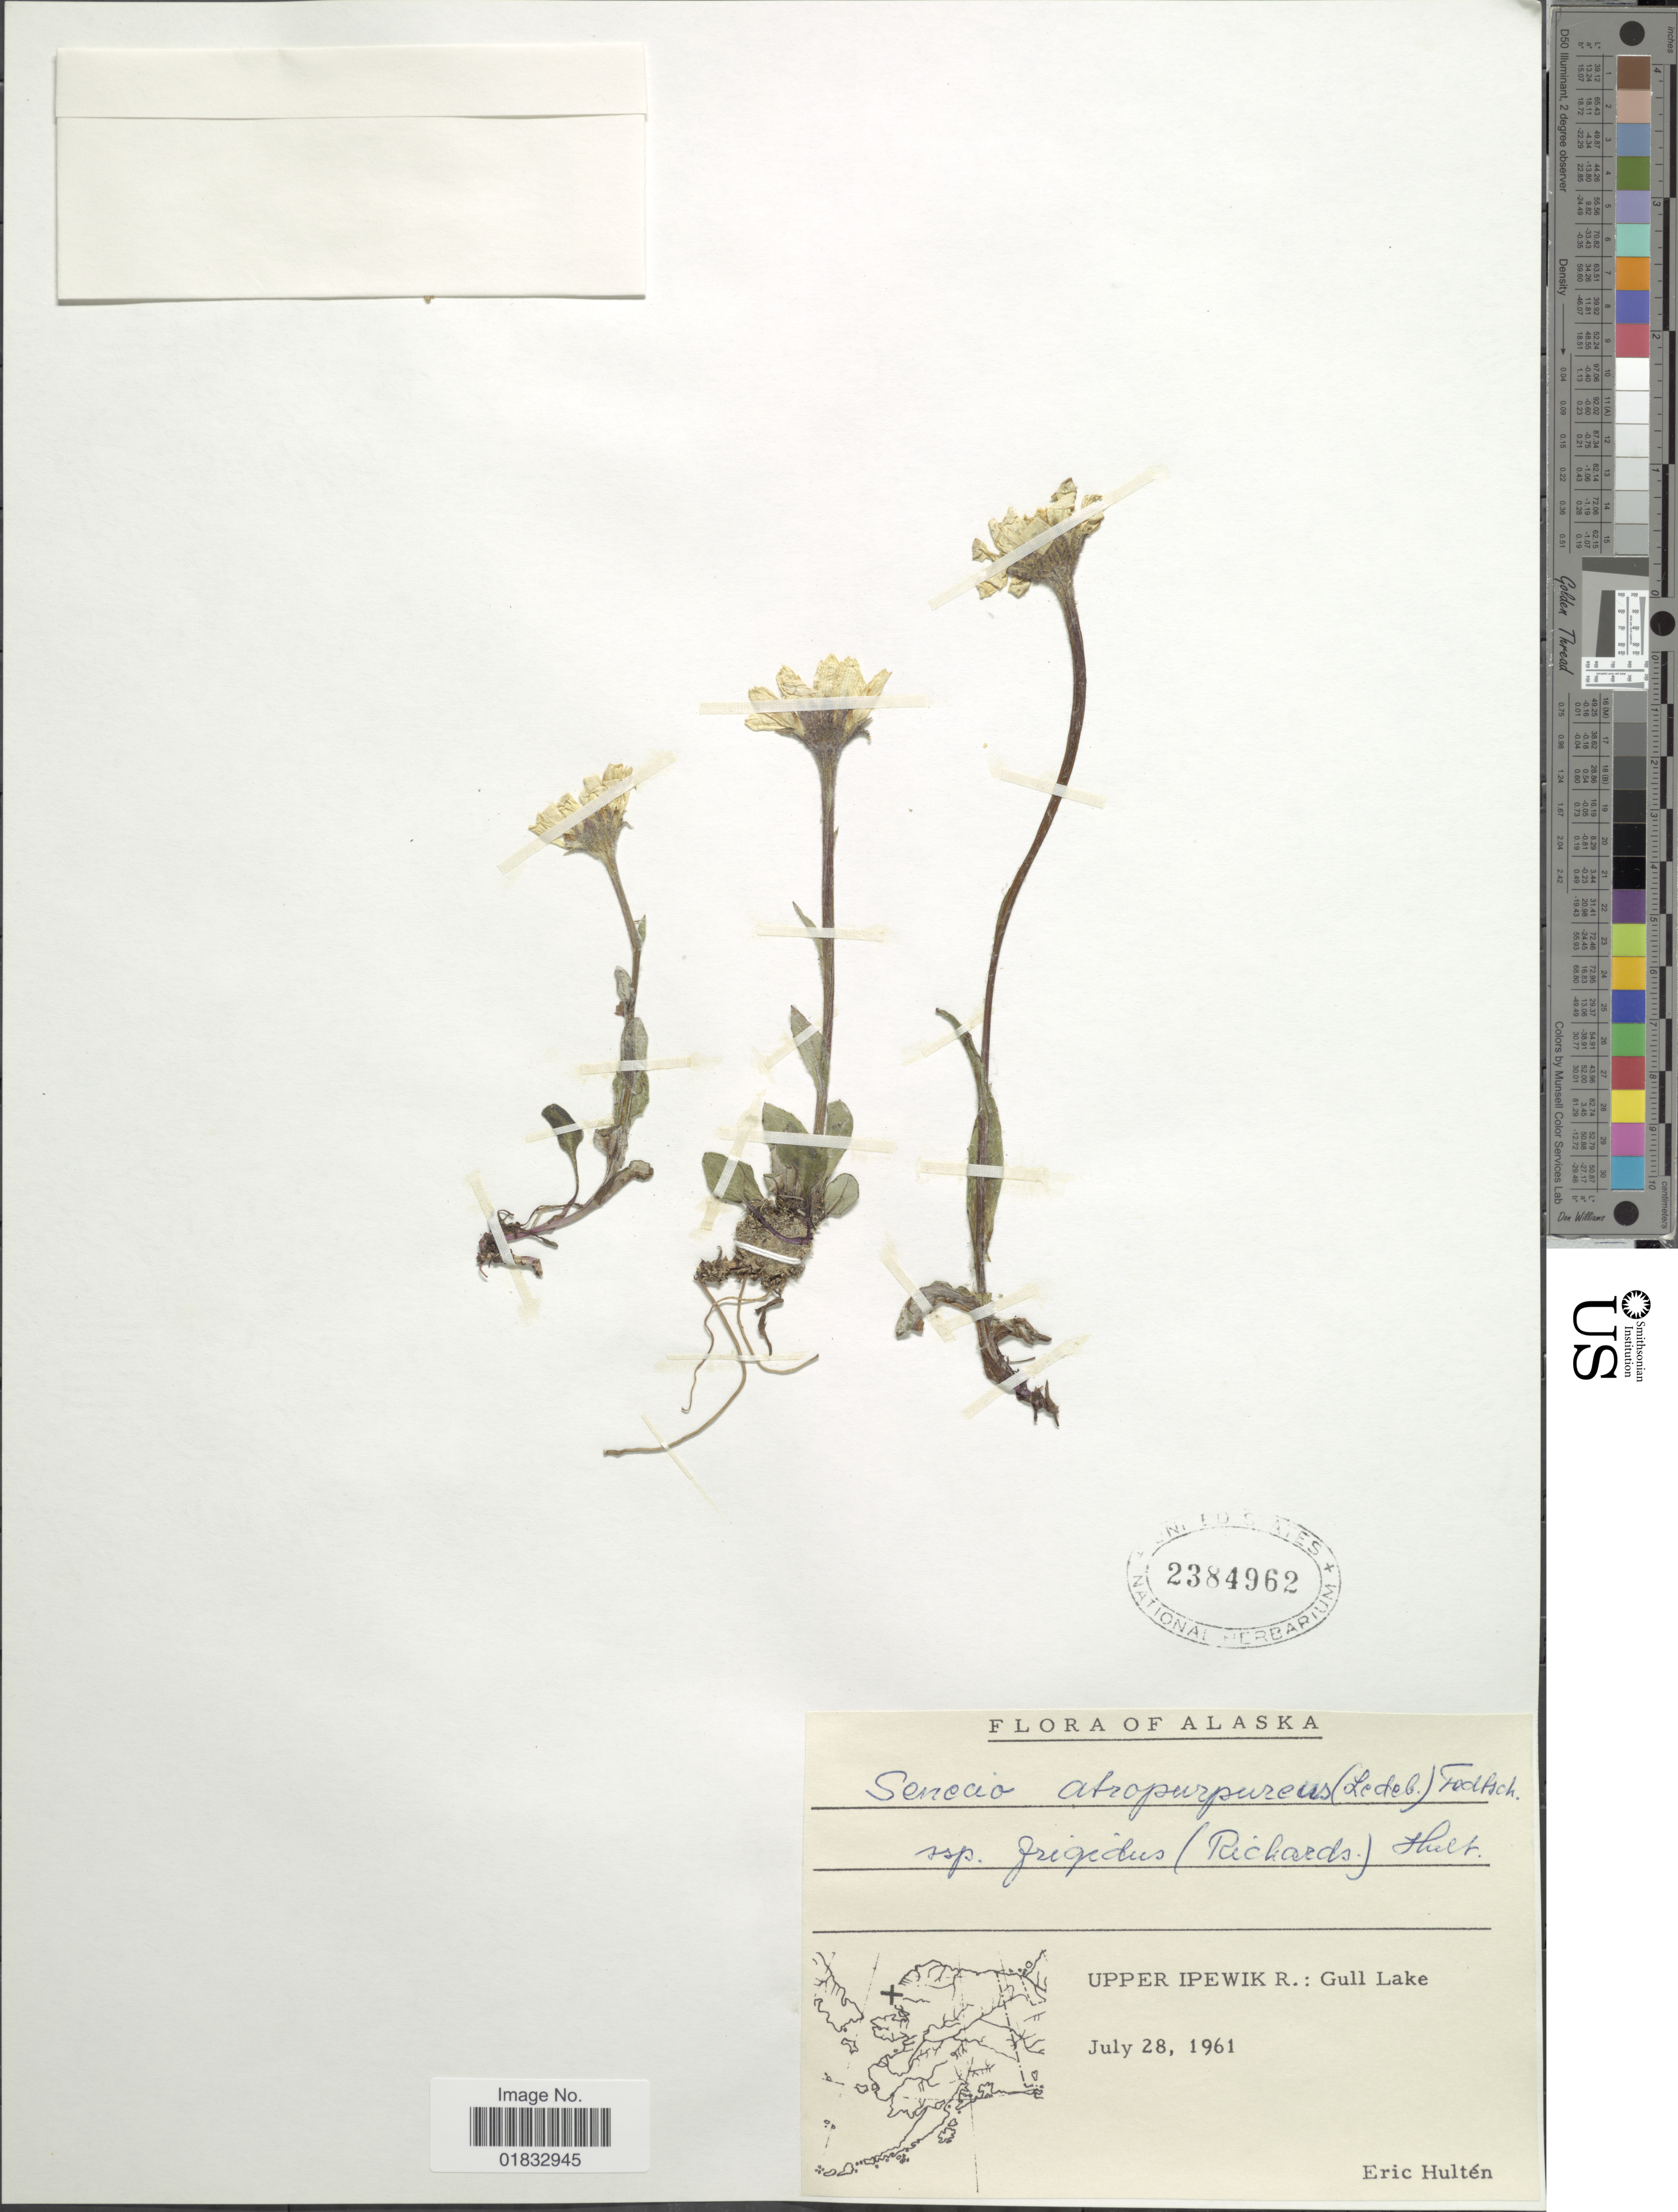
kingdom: Plantae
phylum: Tracheophyta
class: Magnoliopsida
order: Asterales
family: Asteraceae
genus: Tephroseris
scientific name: Tephroseris frigida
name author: (Richardson) Holub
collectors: E. G. Hultén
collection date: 1961-07-28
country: United States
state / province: Alaska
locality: Upper Ipewik R: Gull Lake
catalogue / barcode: US 2384962